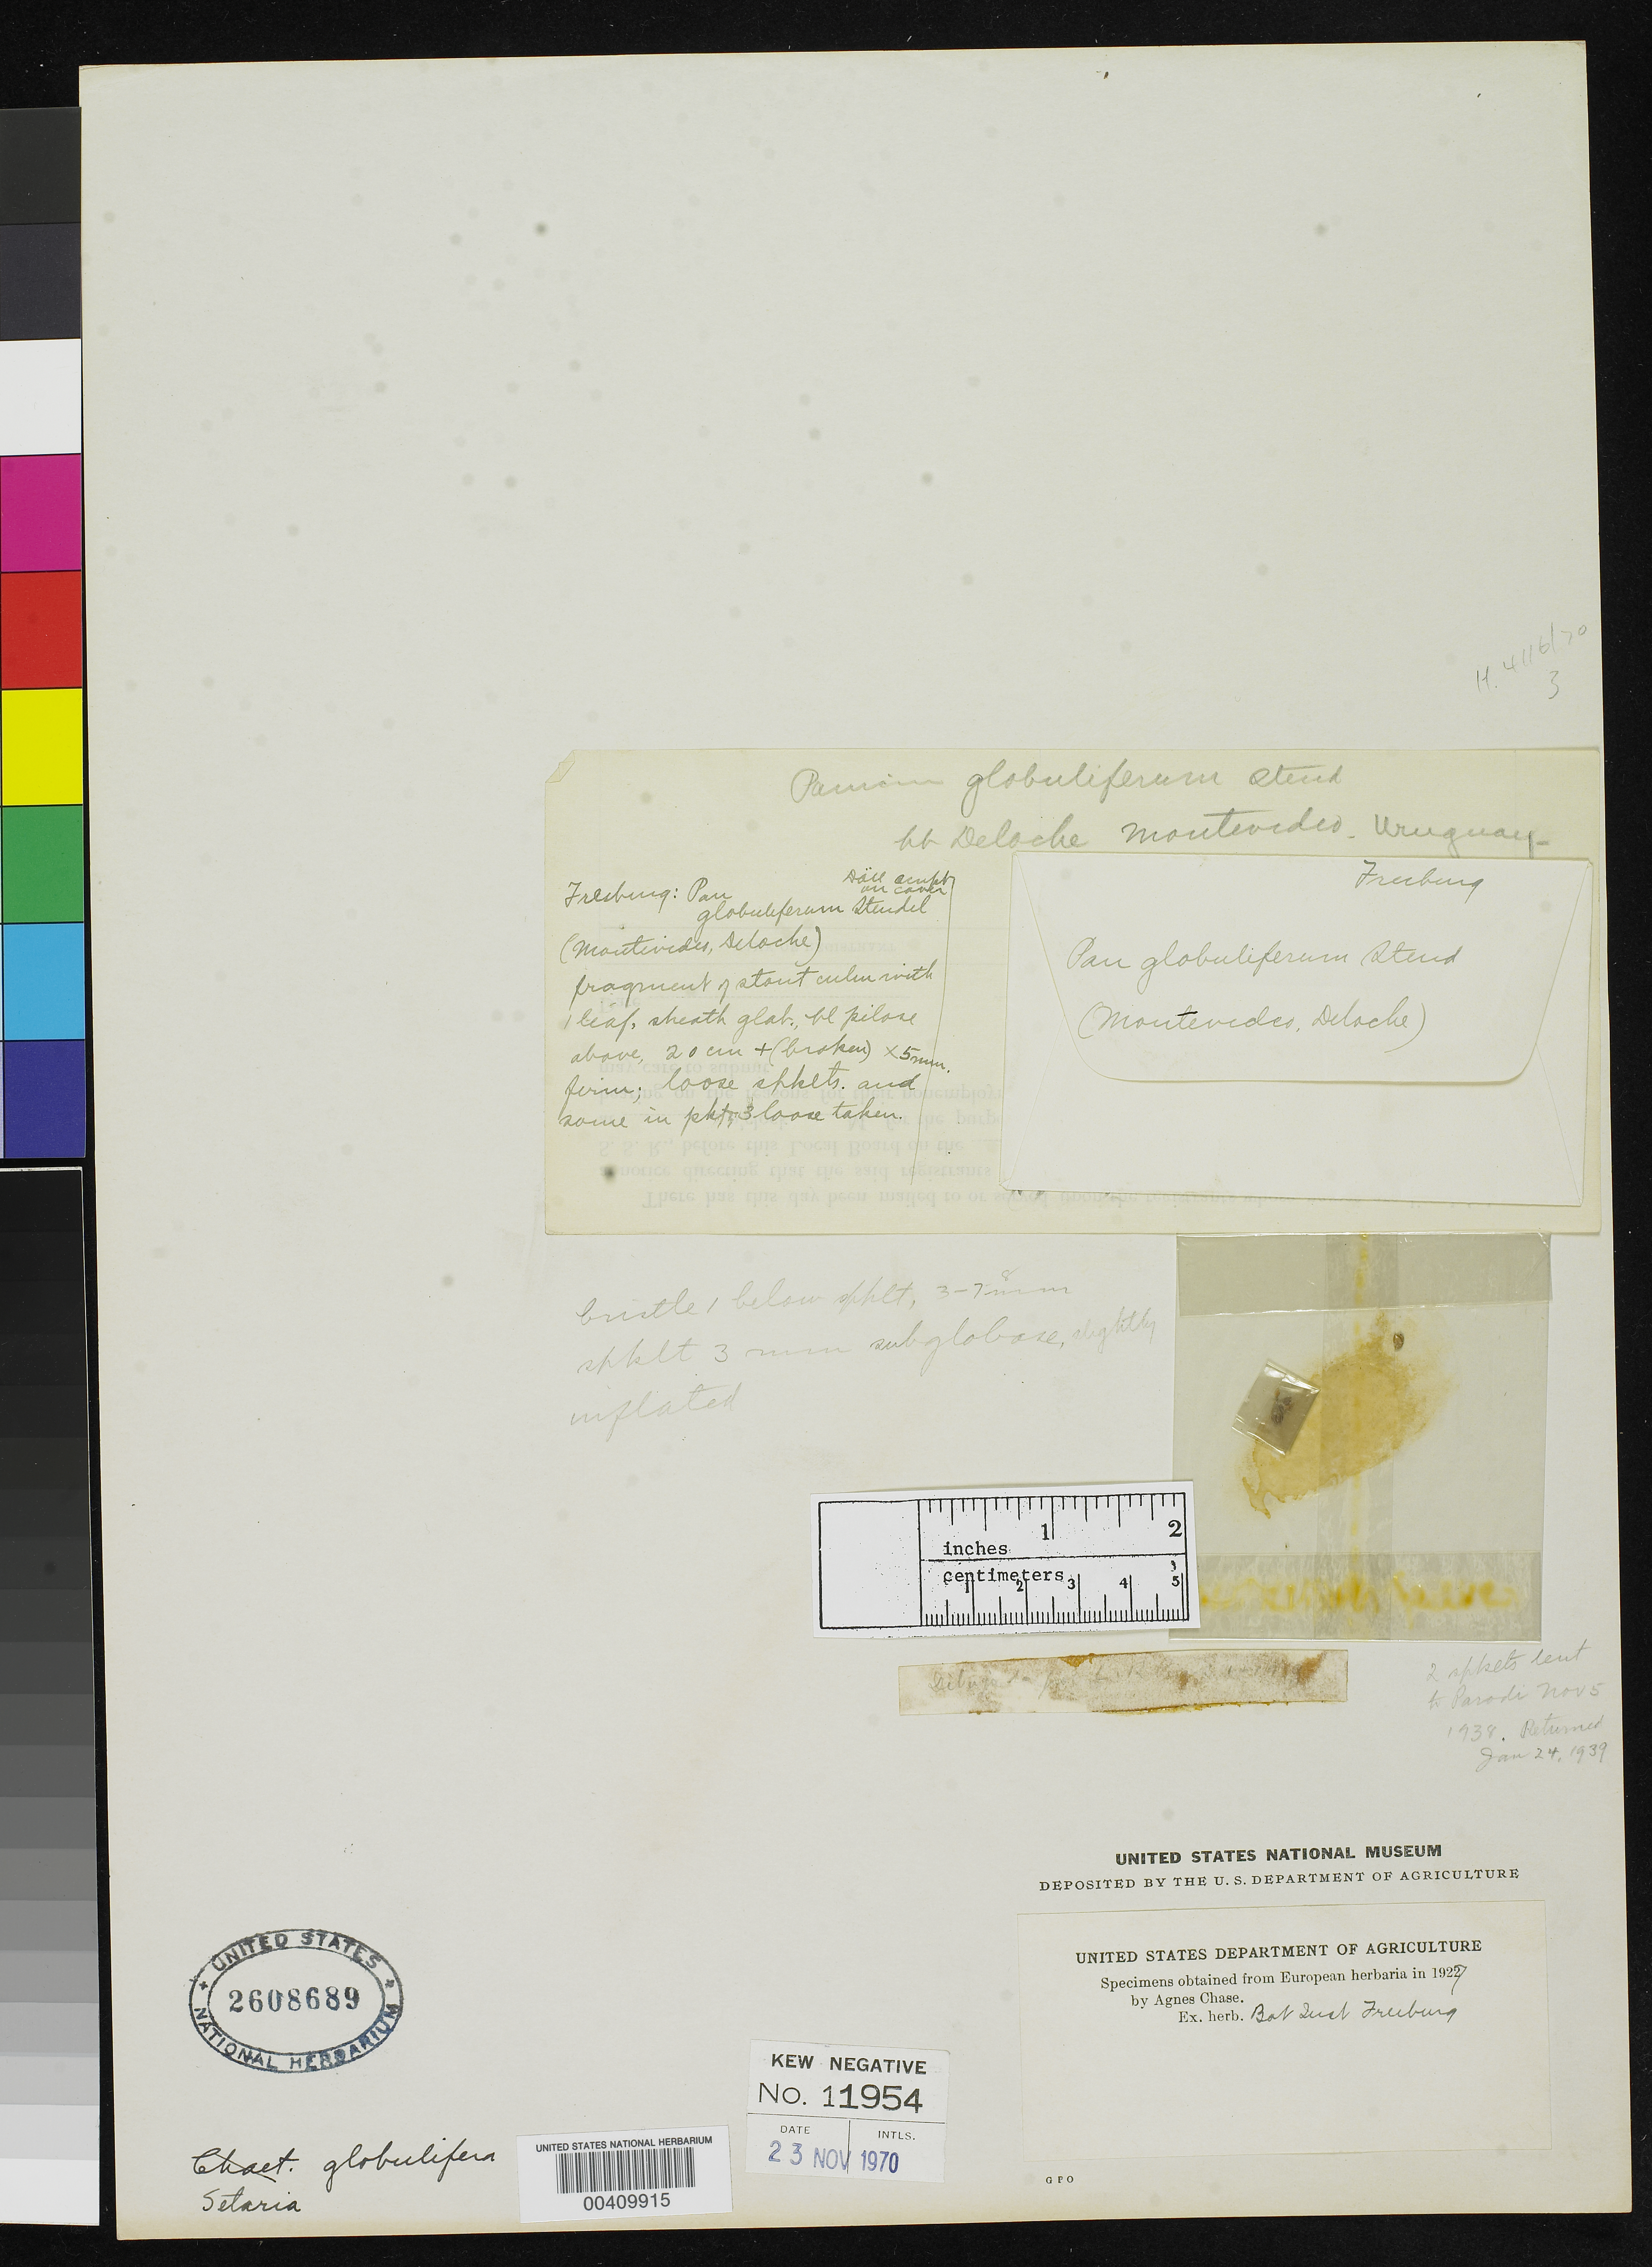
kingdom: Plantae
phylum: Tracheophyta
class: Liliopsida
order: Poales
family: Poaceae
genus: Setaria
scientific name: Setaria globulifera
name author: Griseb.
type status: Type Fragment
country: Uruguay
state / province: Montevideo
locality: Montevideo.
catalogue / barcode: US 2608689